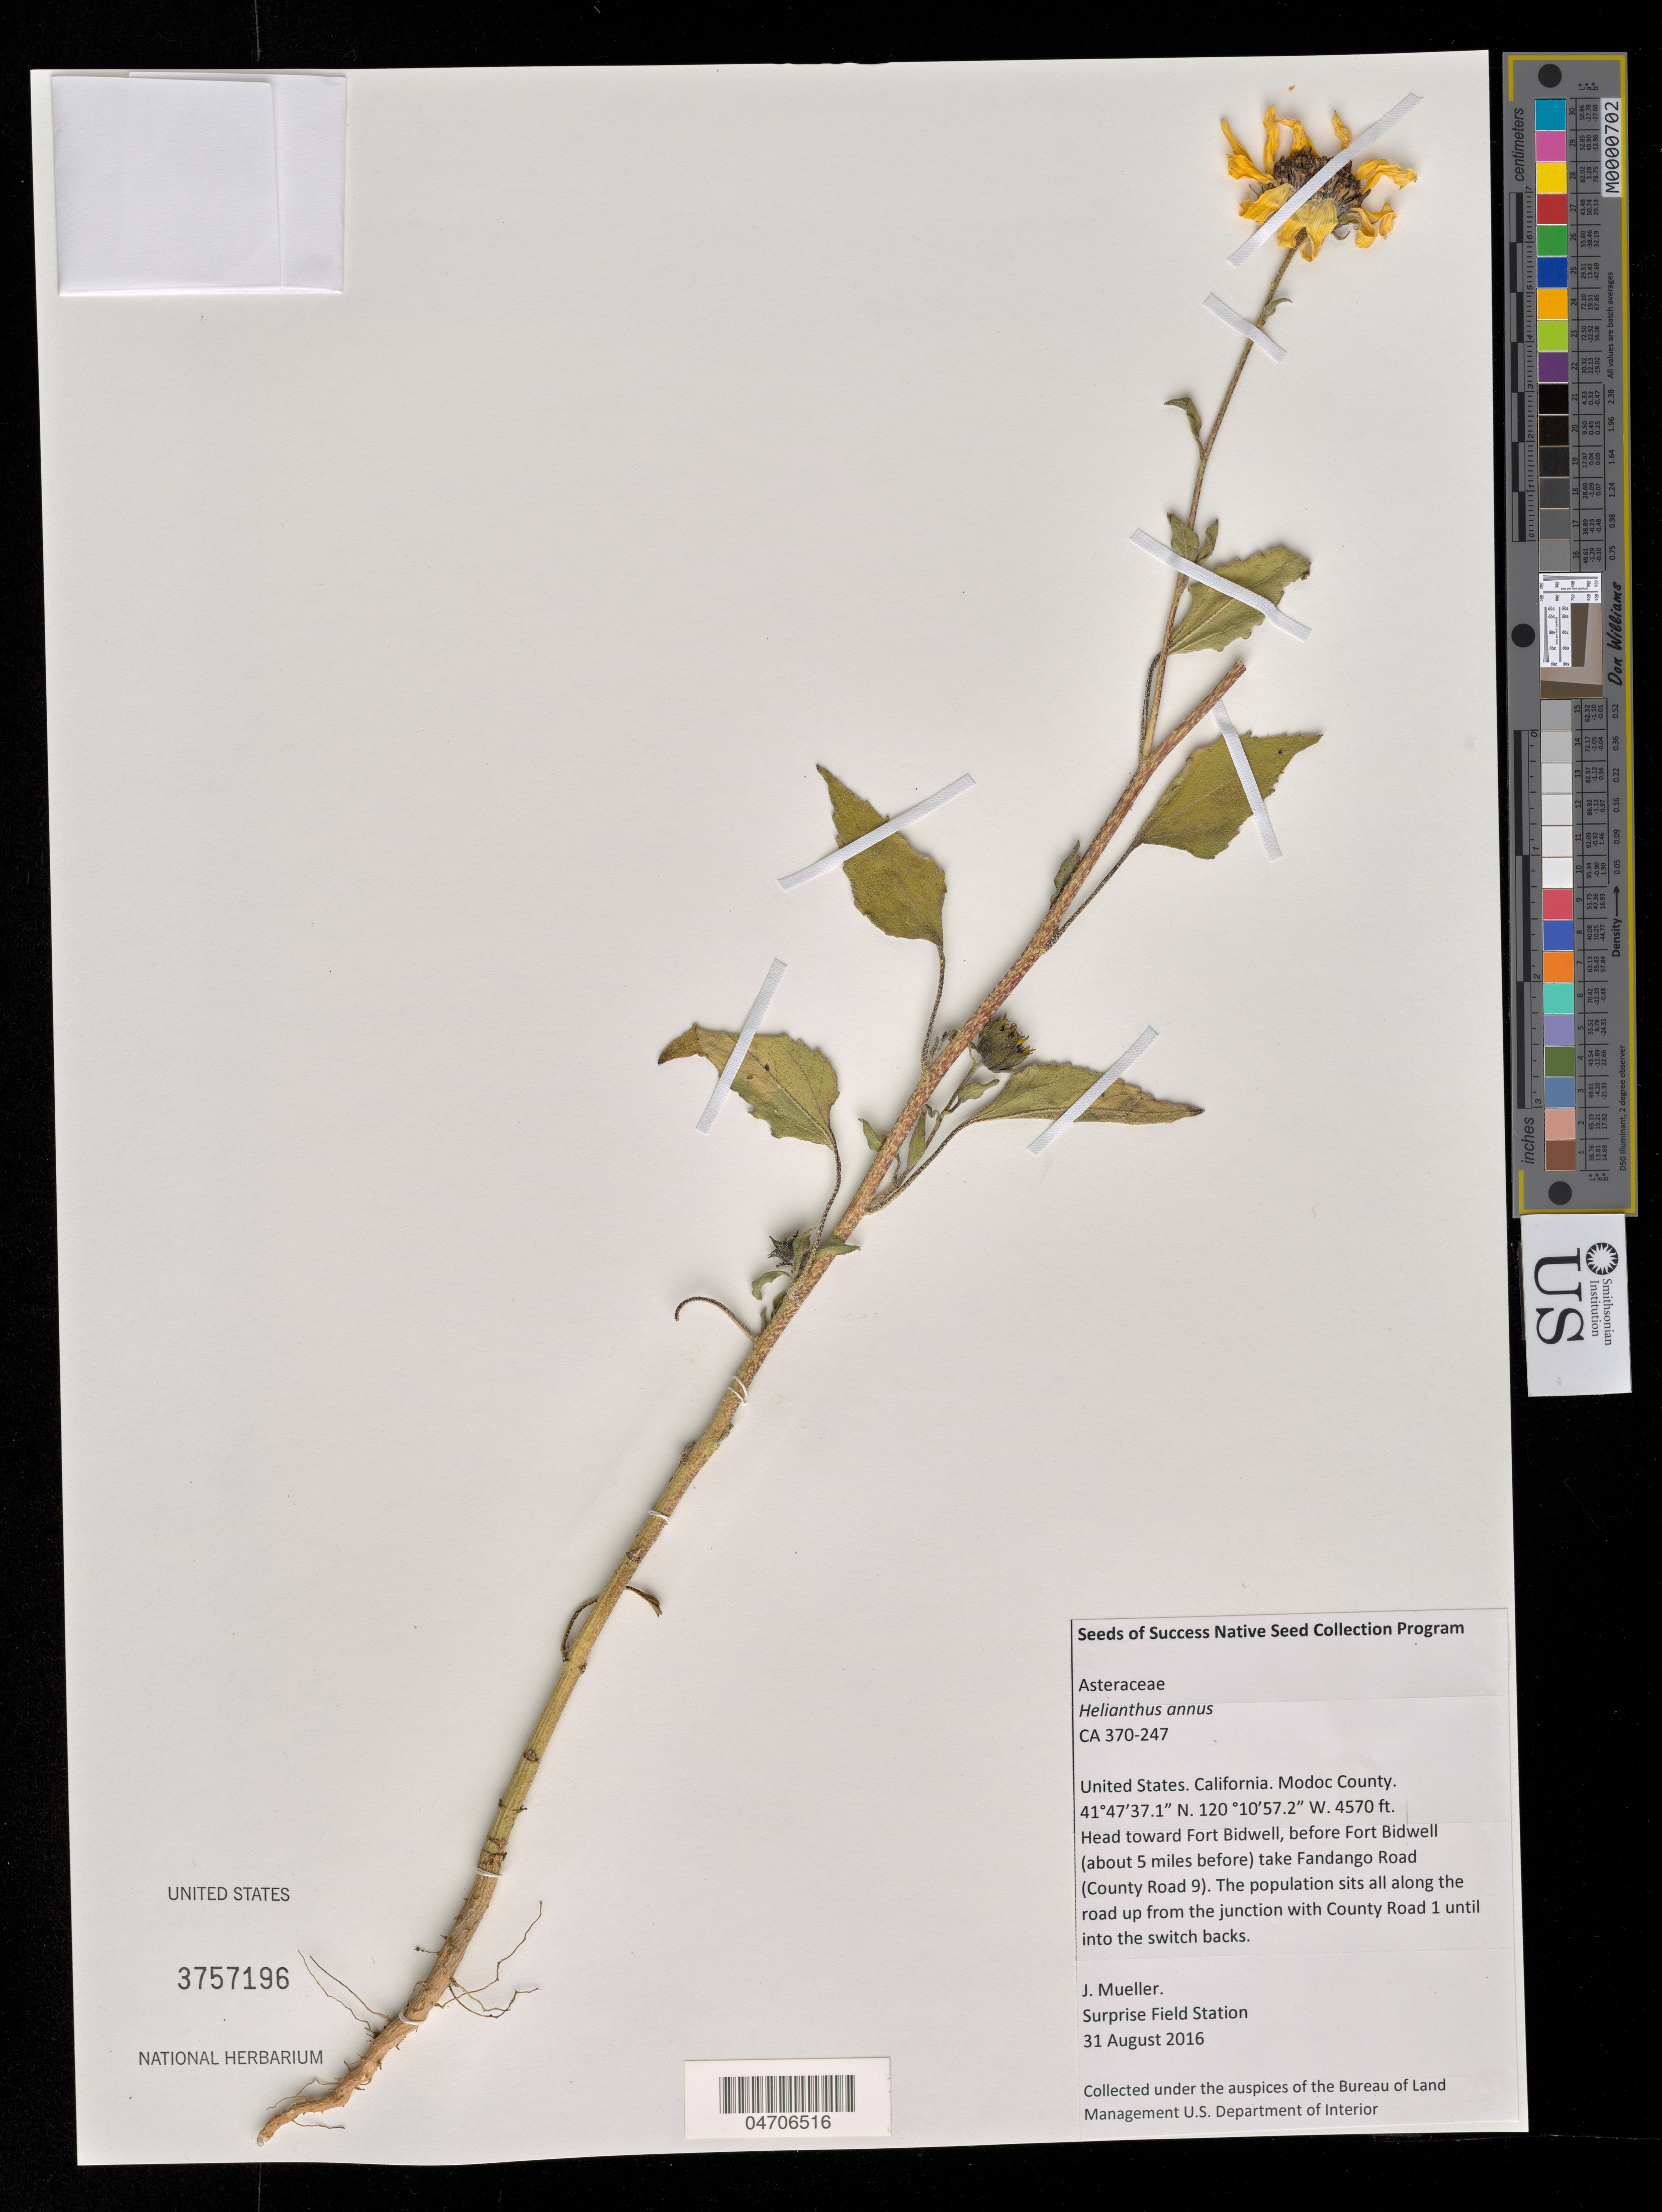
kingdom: Plantae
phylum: Tracheophyta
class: Magnoliopsida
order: Asterales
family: Asteraceae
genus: Helianthus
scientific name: Helianthus annuus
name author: L.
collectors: J. Mueller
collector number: CA370-247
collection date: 2016-08-31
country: United States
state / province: California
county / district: Modoc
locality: Modoc County. Head toward Fort Bidwell, before Fort Bidwell (about 5 miles before) take Fandango Road (County Road 9). The population sits all along the road up from the junction with County Road 1 until into the switch backs.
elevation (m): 1393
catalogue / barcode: US 3757196